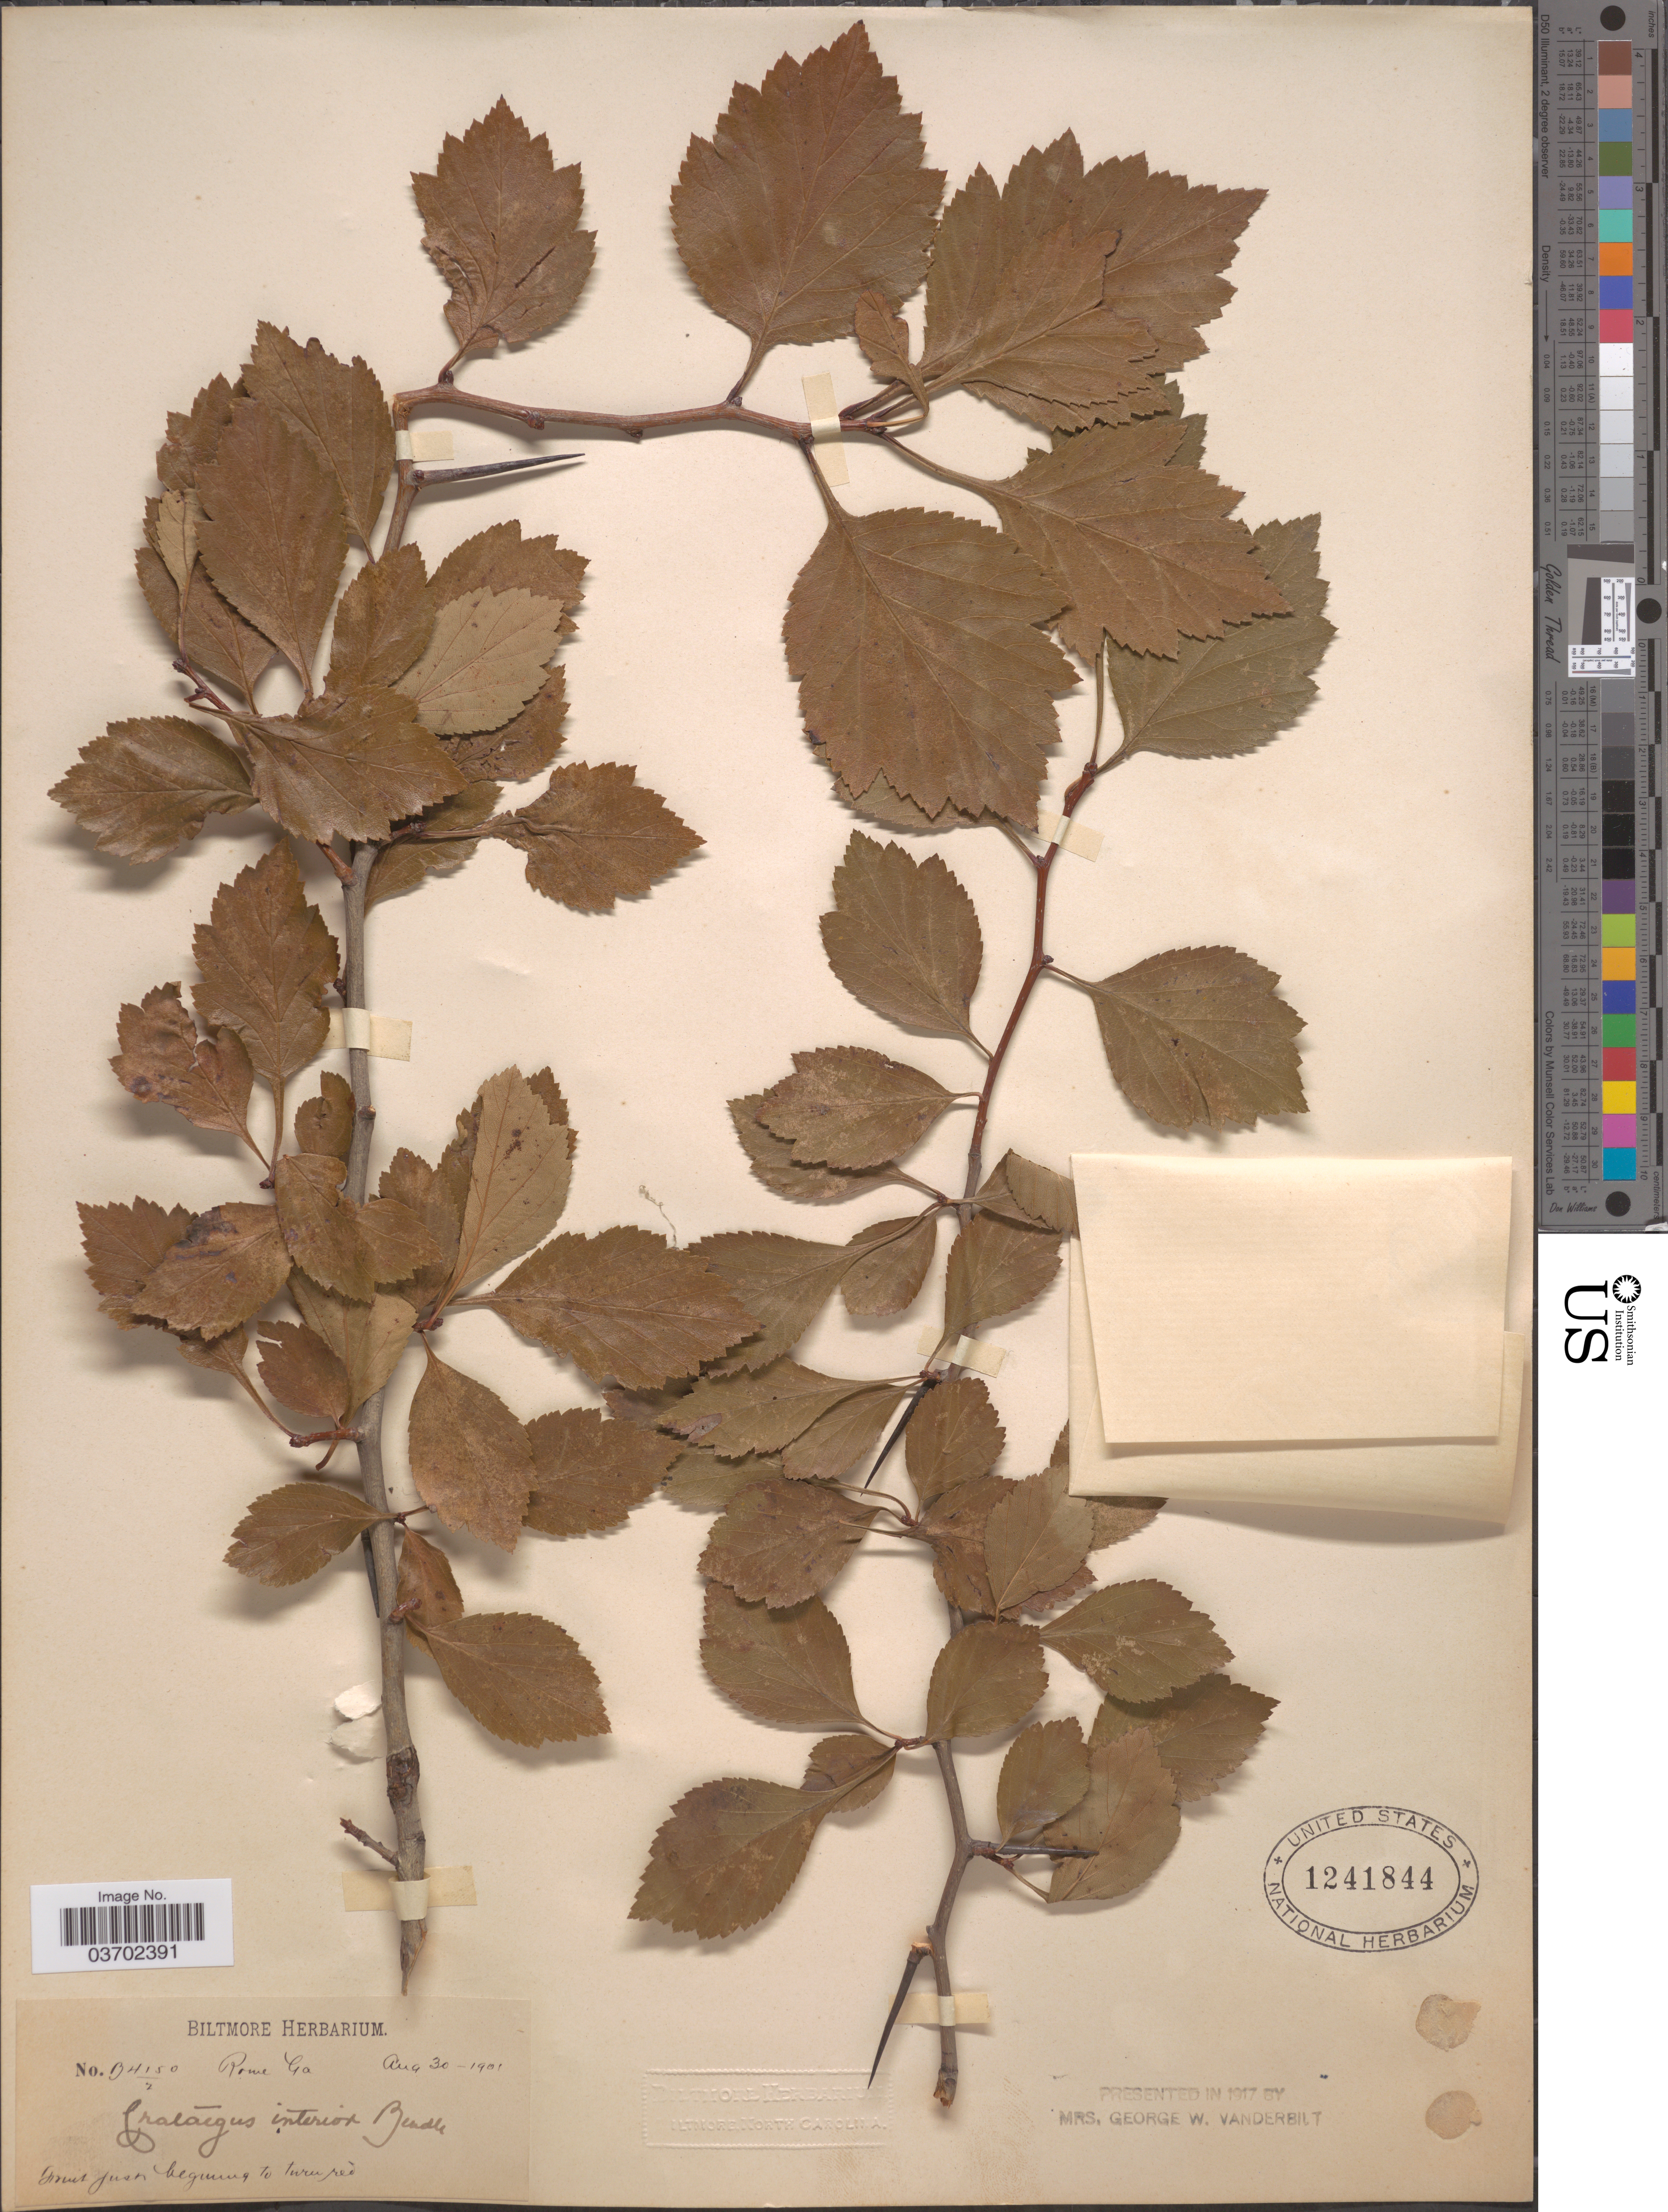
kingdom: Plantae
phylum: Tracheophyta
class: Magnoliopsida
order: Rosales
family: Rosaceae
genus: Crataegus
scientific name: Crataegus viridis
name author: L.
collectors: ex herb. Biltmore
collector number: B4150/2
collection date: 1901-08-30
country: United States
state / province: Georgia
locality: Rome.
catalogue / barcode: US 1241844